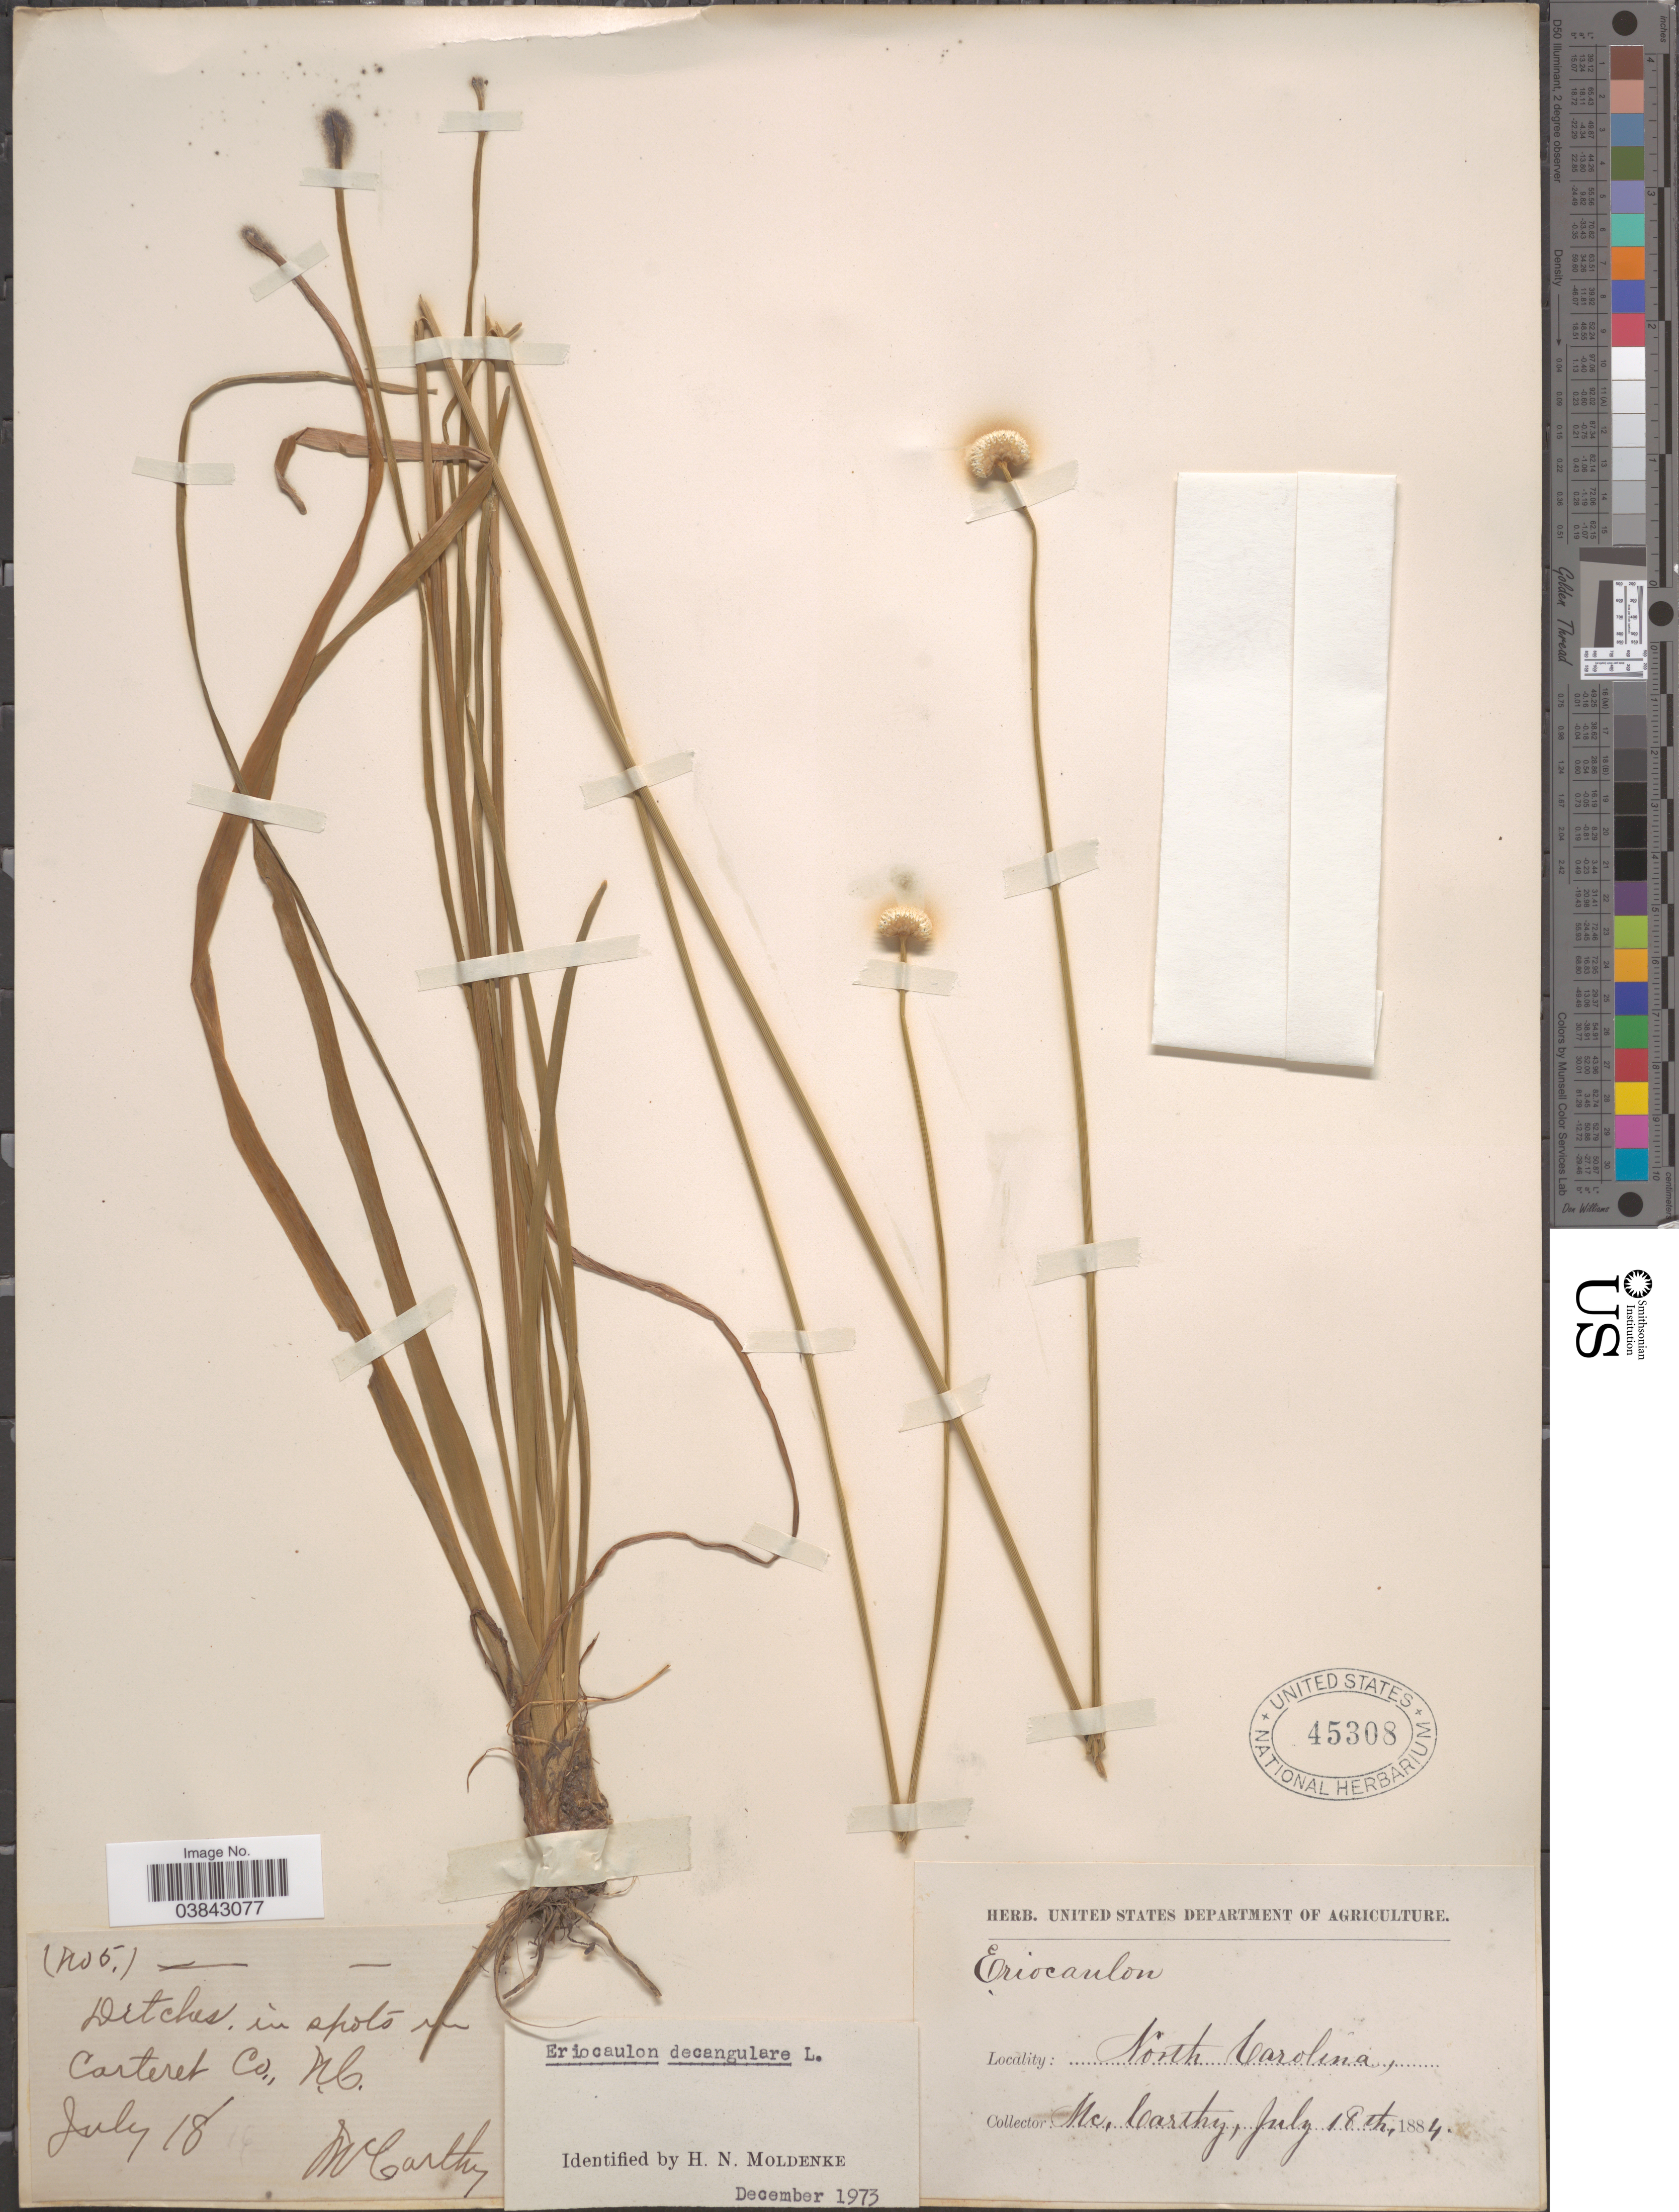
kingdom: Plantae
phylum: Tracheophyta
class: Liliopsida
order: Poales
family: Eriocaulaceae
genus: Eriocaulon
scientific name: Eriocaulon decangulare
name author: L.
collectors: -- McCarthy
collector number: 5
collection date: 1884-07-18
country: United States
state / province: North Carolina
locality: In Carteret Co.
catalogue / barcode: US 45308